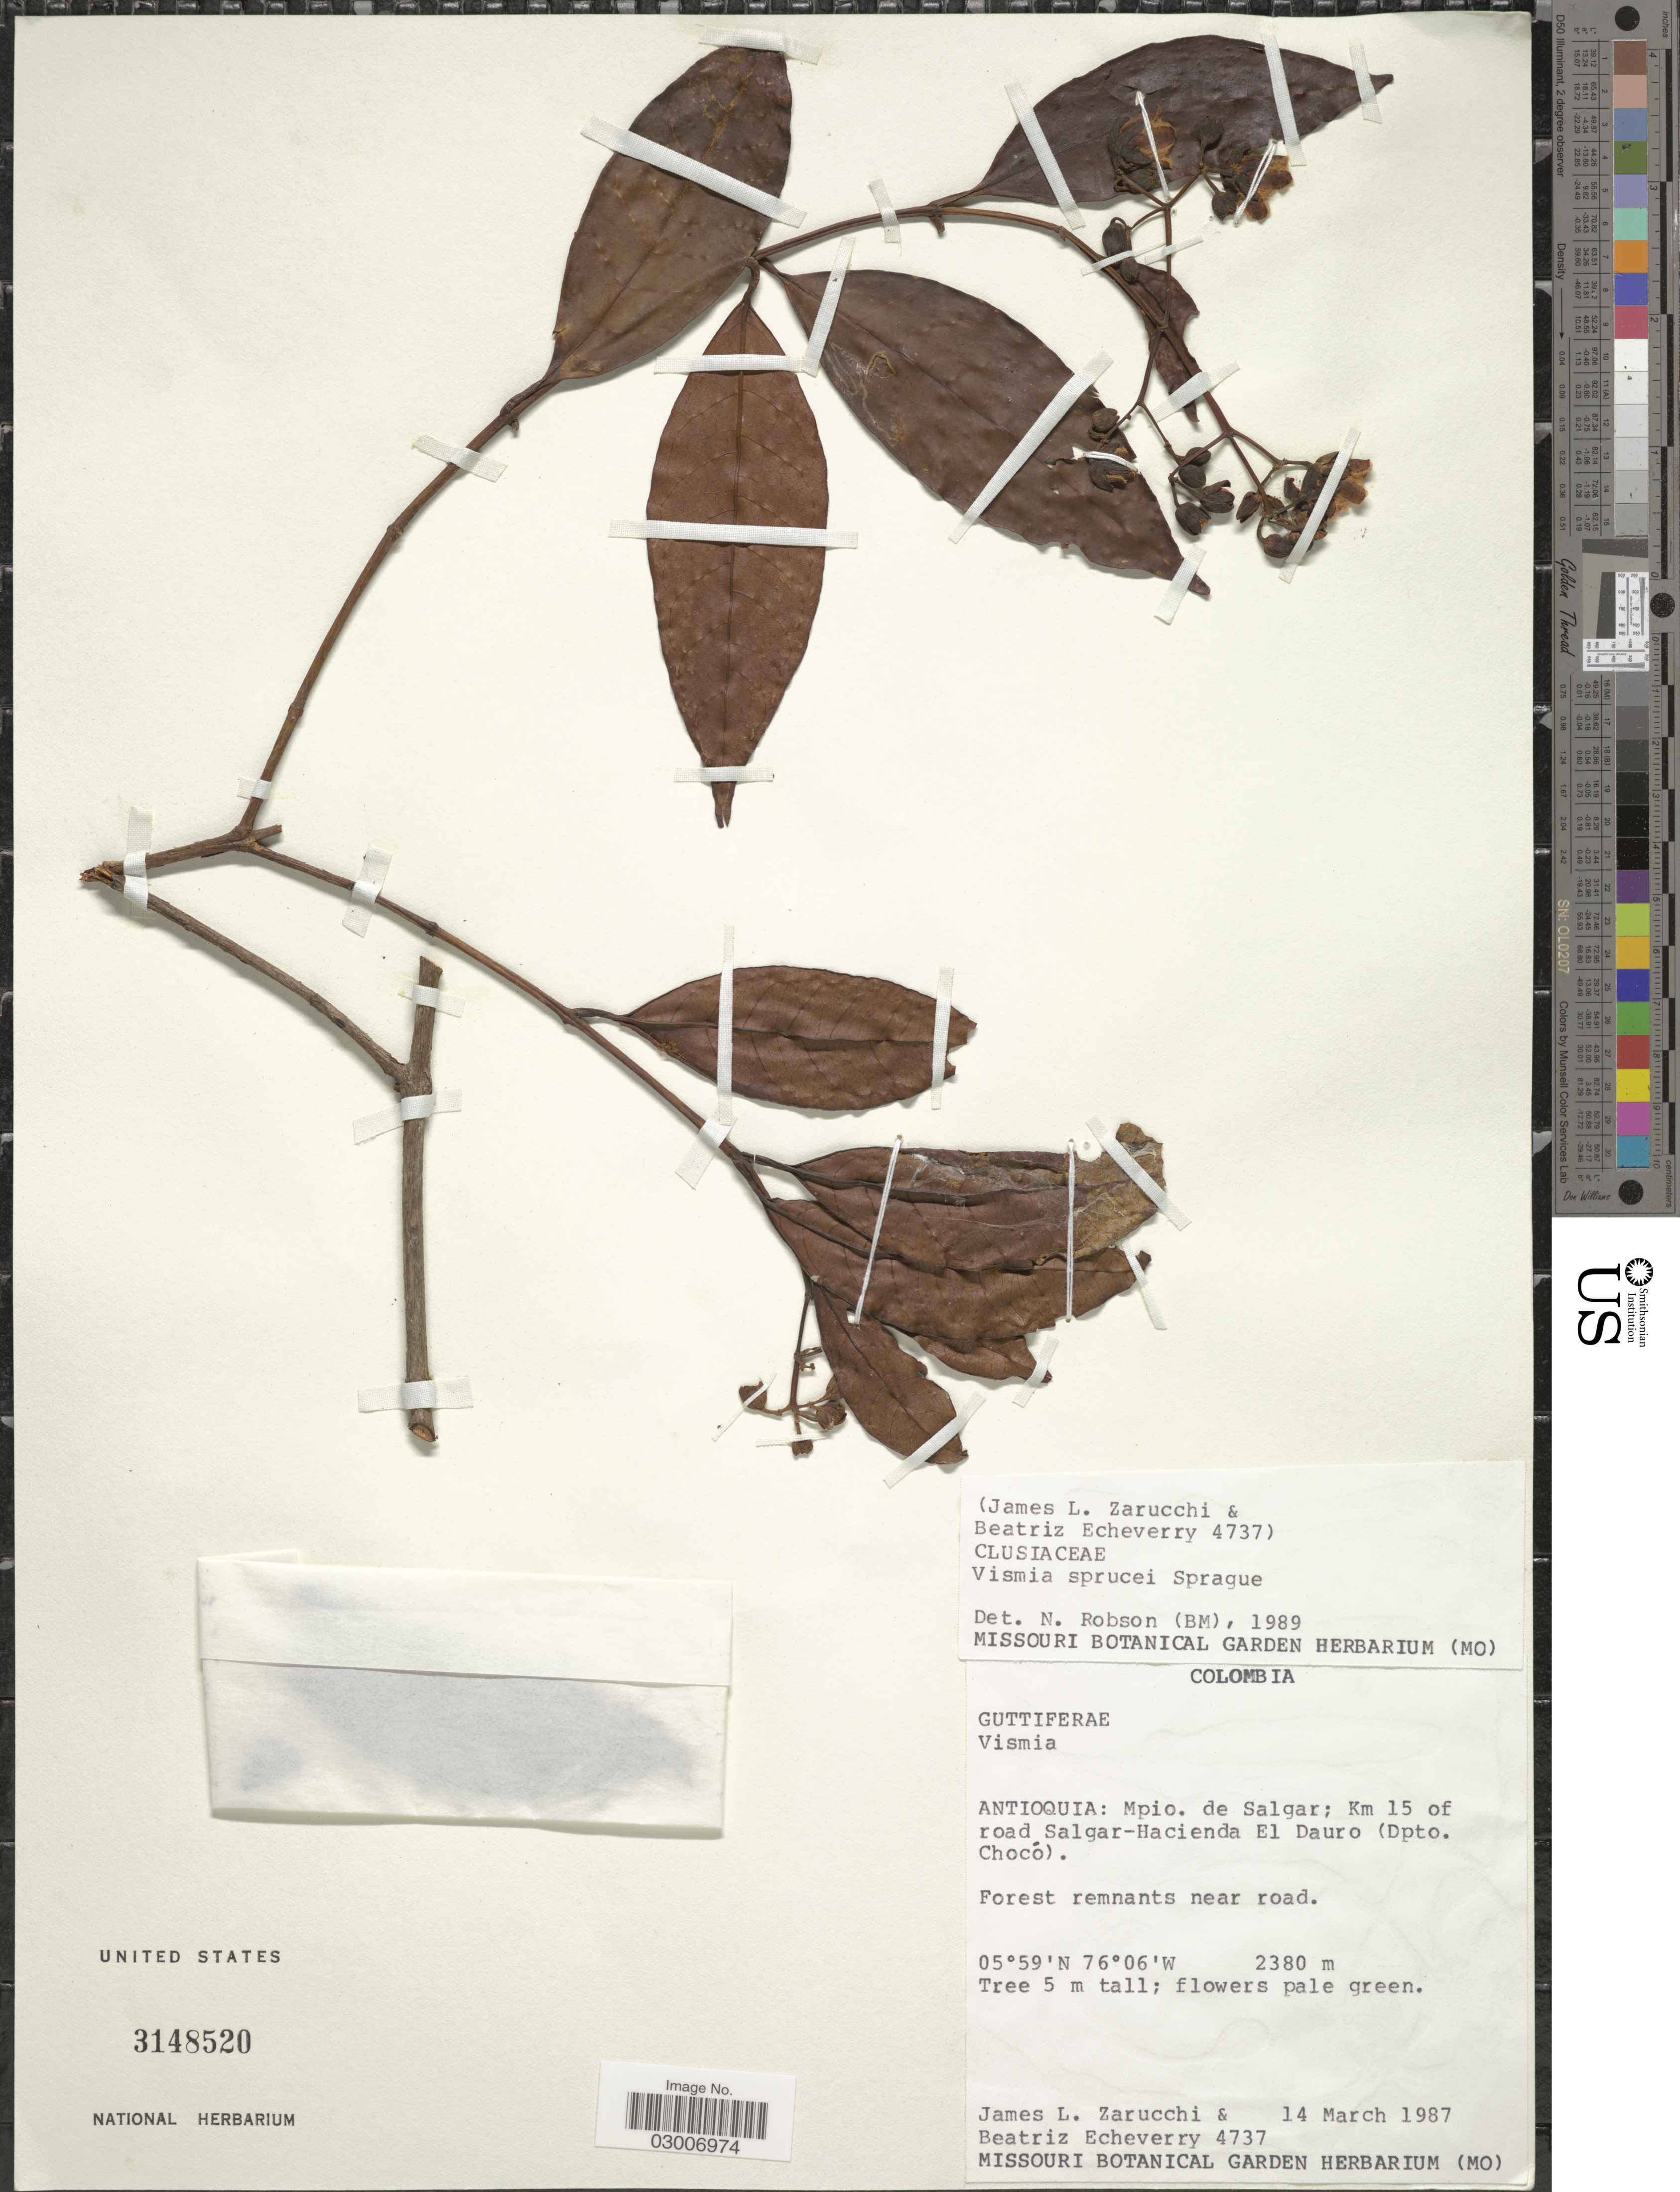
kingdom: Plantae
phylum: Tracheophyta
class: Magnoliopsida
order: Malpighiales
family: Hypericaceae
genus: Vismia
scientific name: Vismia sprucei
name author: Sprague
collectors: J. L. Zarucchi & B. Echeverry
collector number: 4737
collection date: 1987-03-14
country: Colombia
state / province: Antioquia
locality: Antioquia: Mpio. de Salgar; Km 15 of road Salgar-Hacienda El Dauro (Dpto. Chocó).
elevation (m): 2380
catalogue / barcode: US 3148520